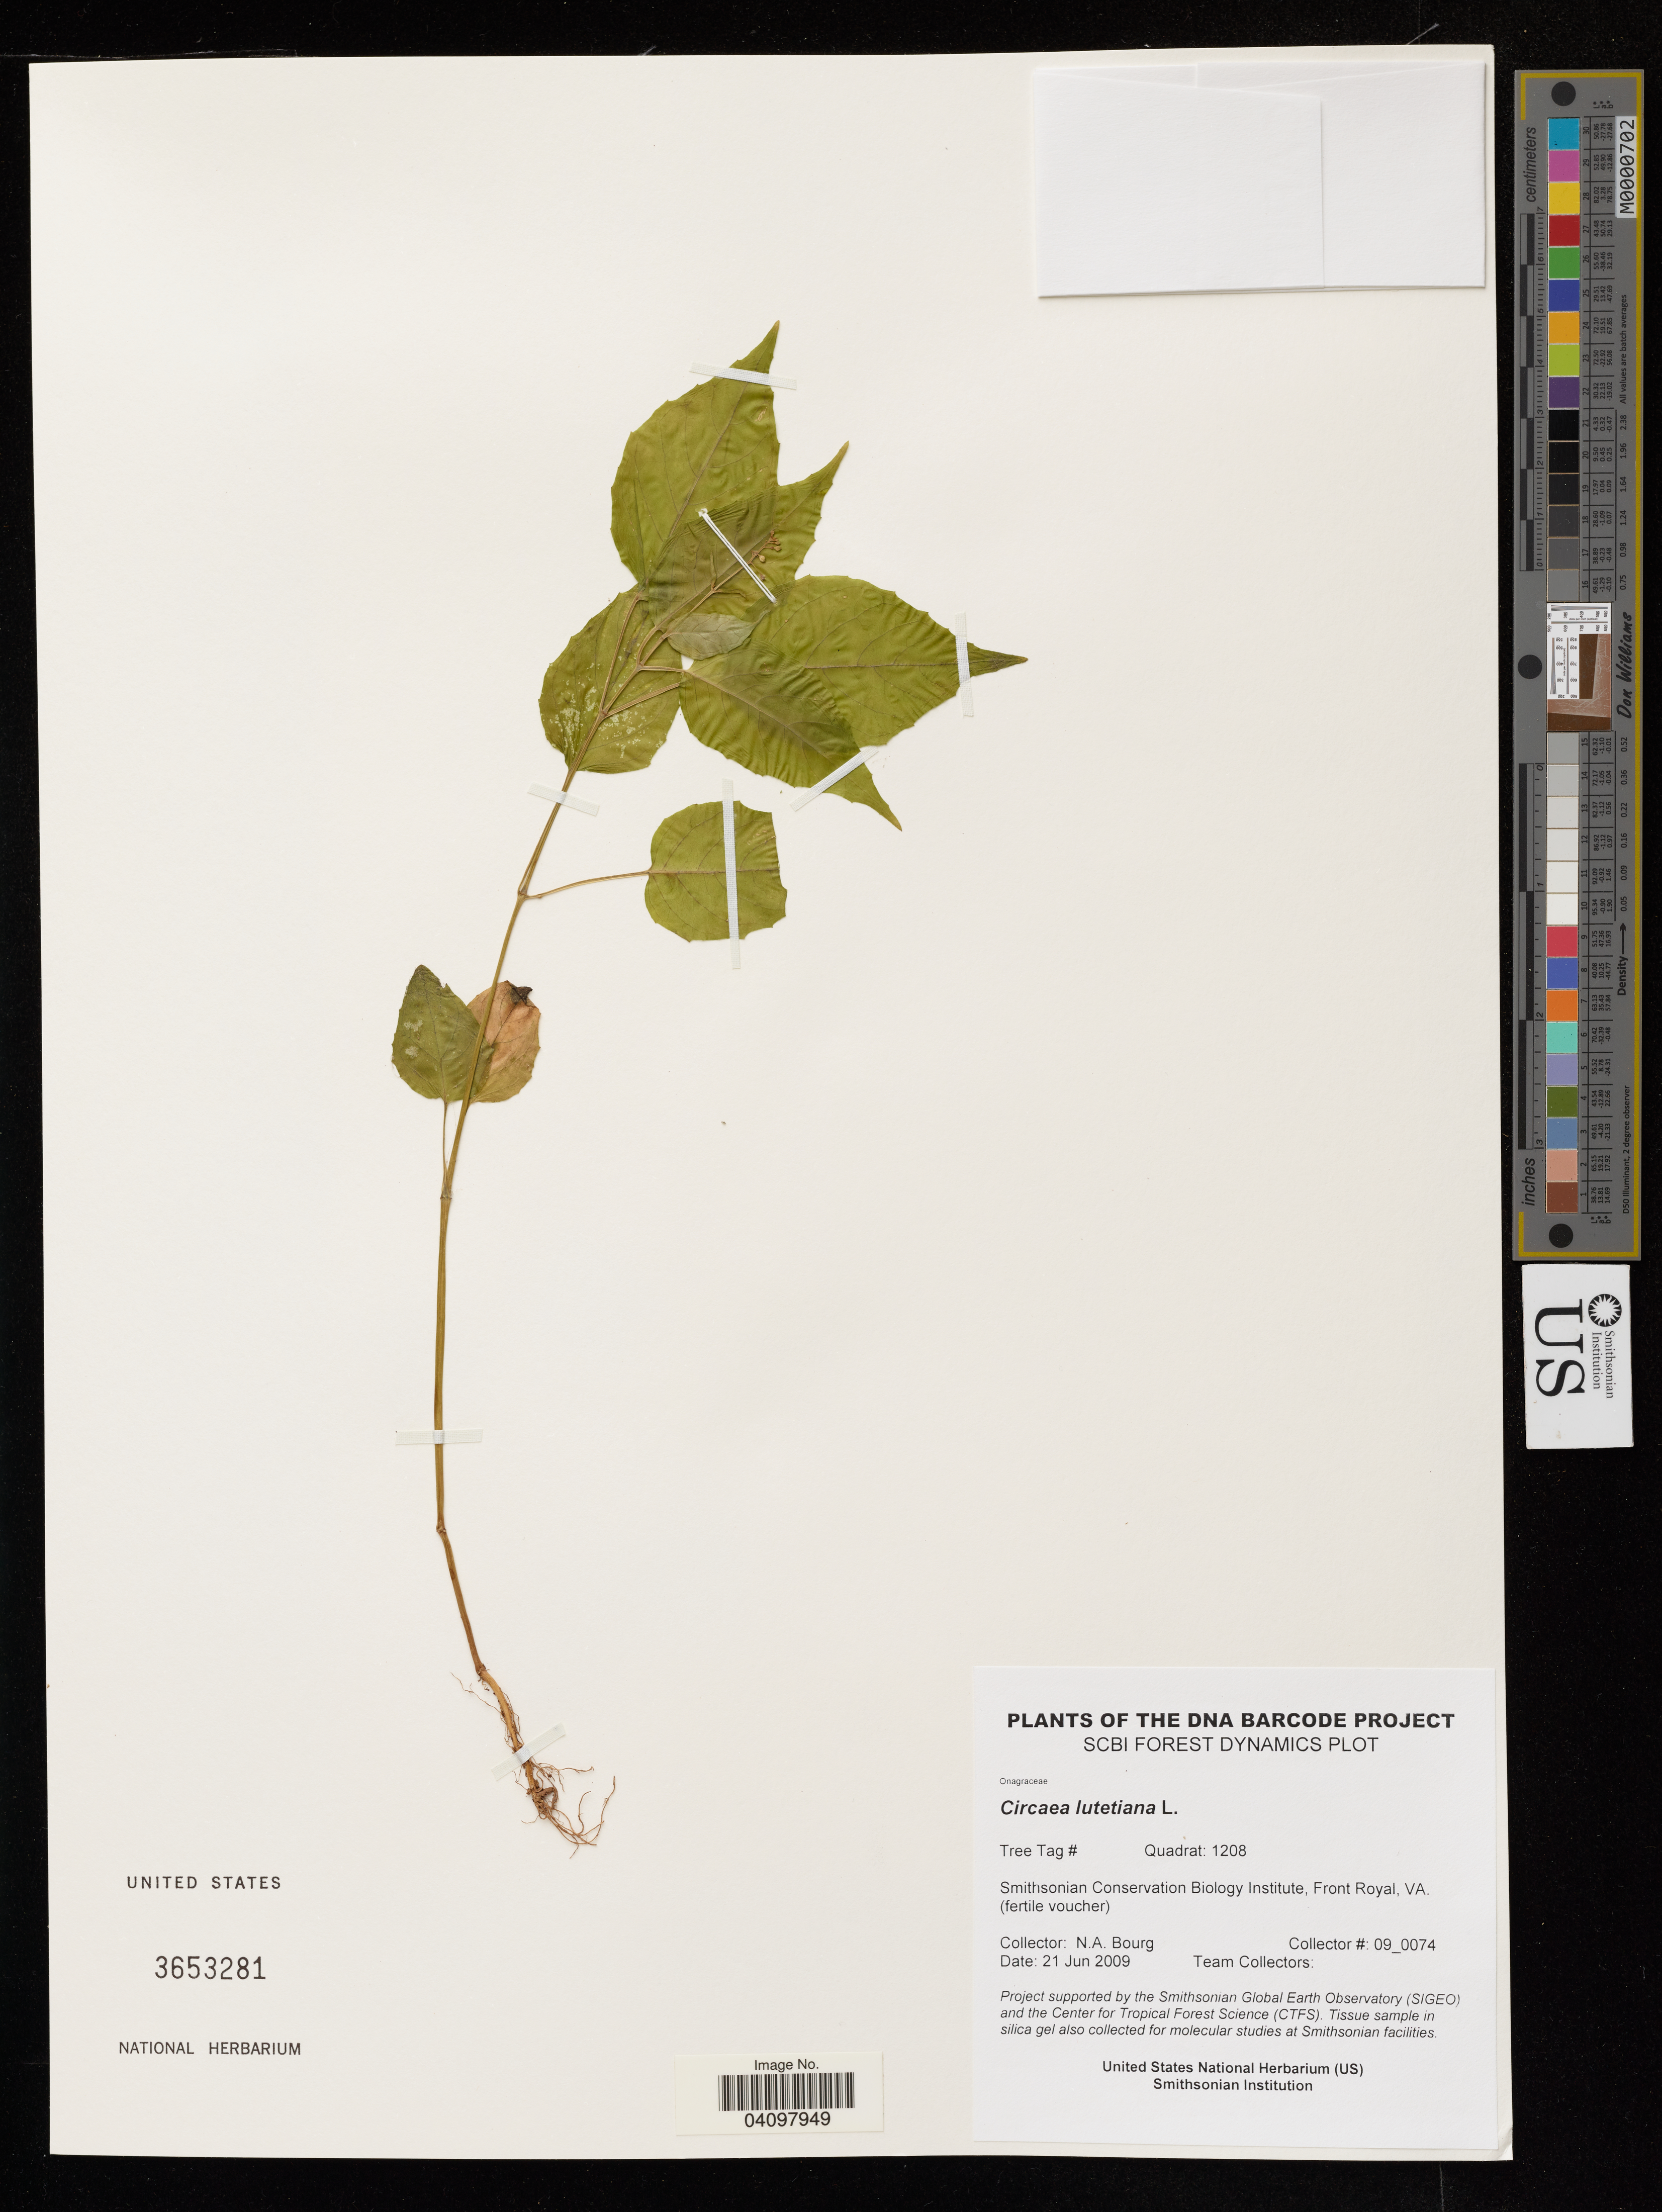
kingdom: Plantae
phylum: Tracheophyta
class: Magnoliopsida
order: Myrtales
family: Onagraceae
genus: Circaea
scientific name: Circaea lutetiana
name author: L.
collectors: N. A. Bourg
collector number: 09_0074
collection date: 2009-06-21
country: United States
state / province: Virginia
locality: Smithsonian Conservation Biology Institute, Front Royal.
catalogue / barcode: US 3653281